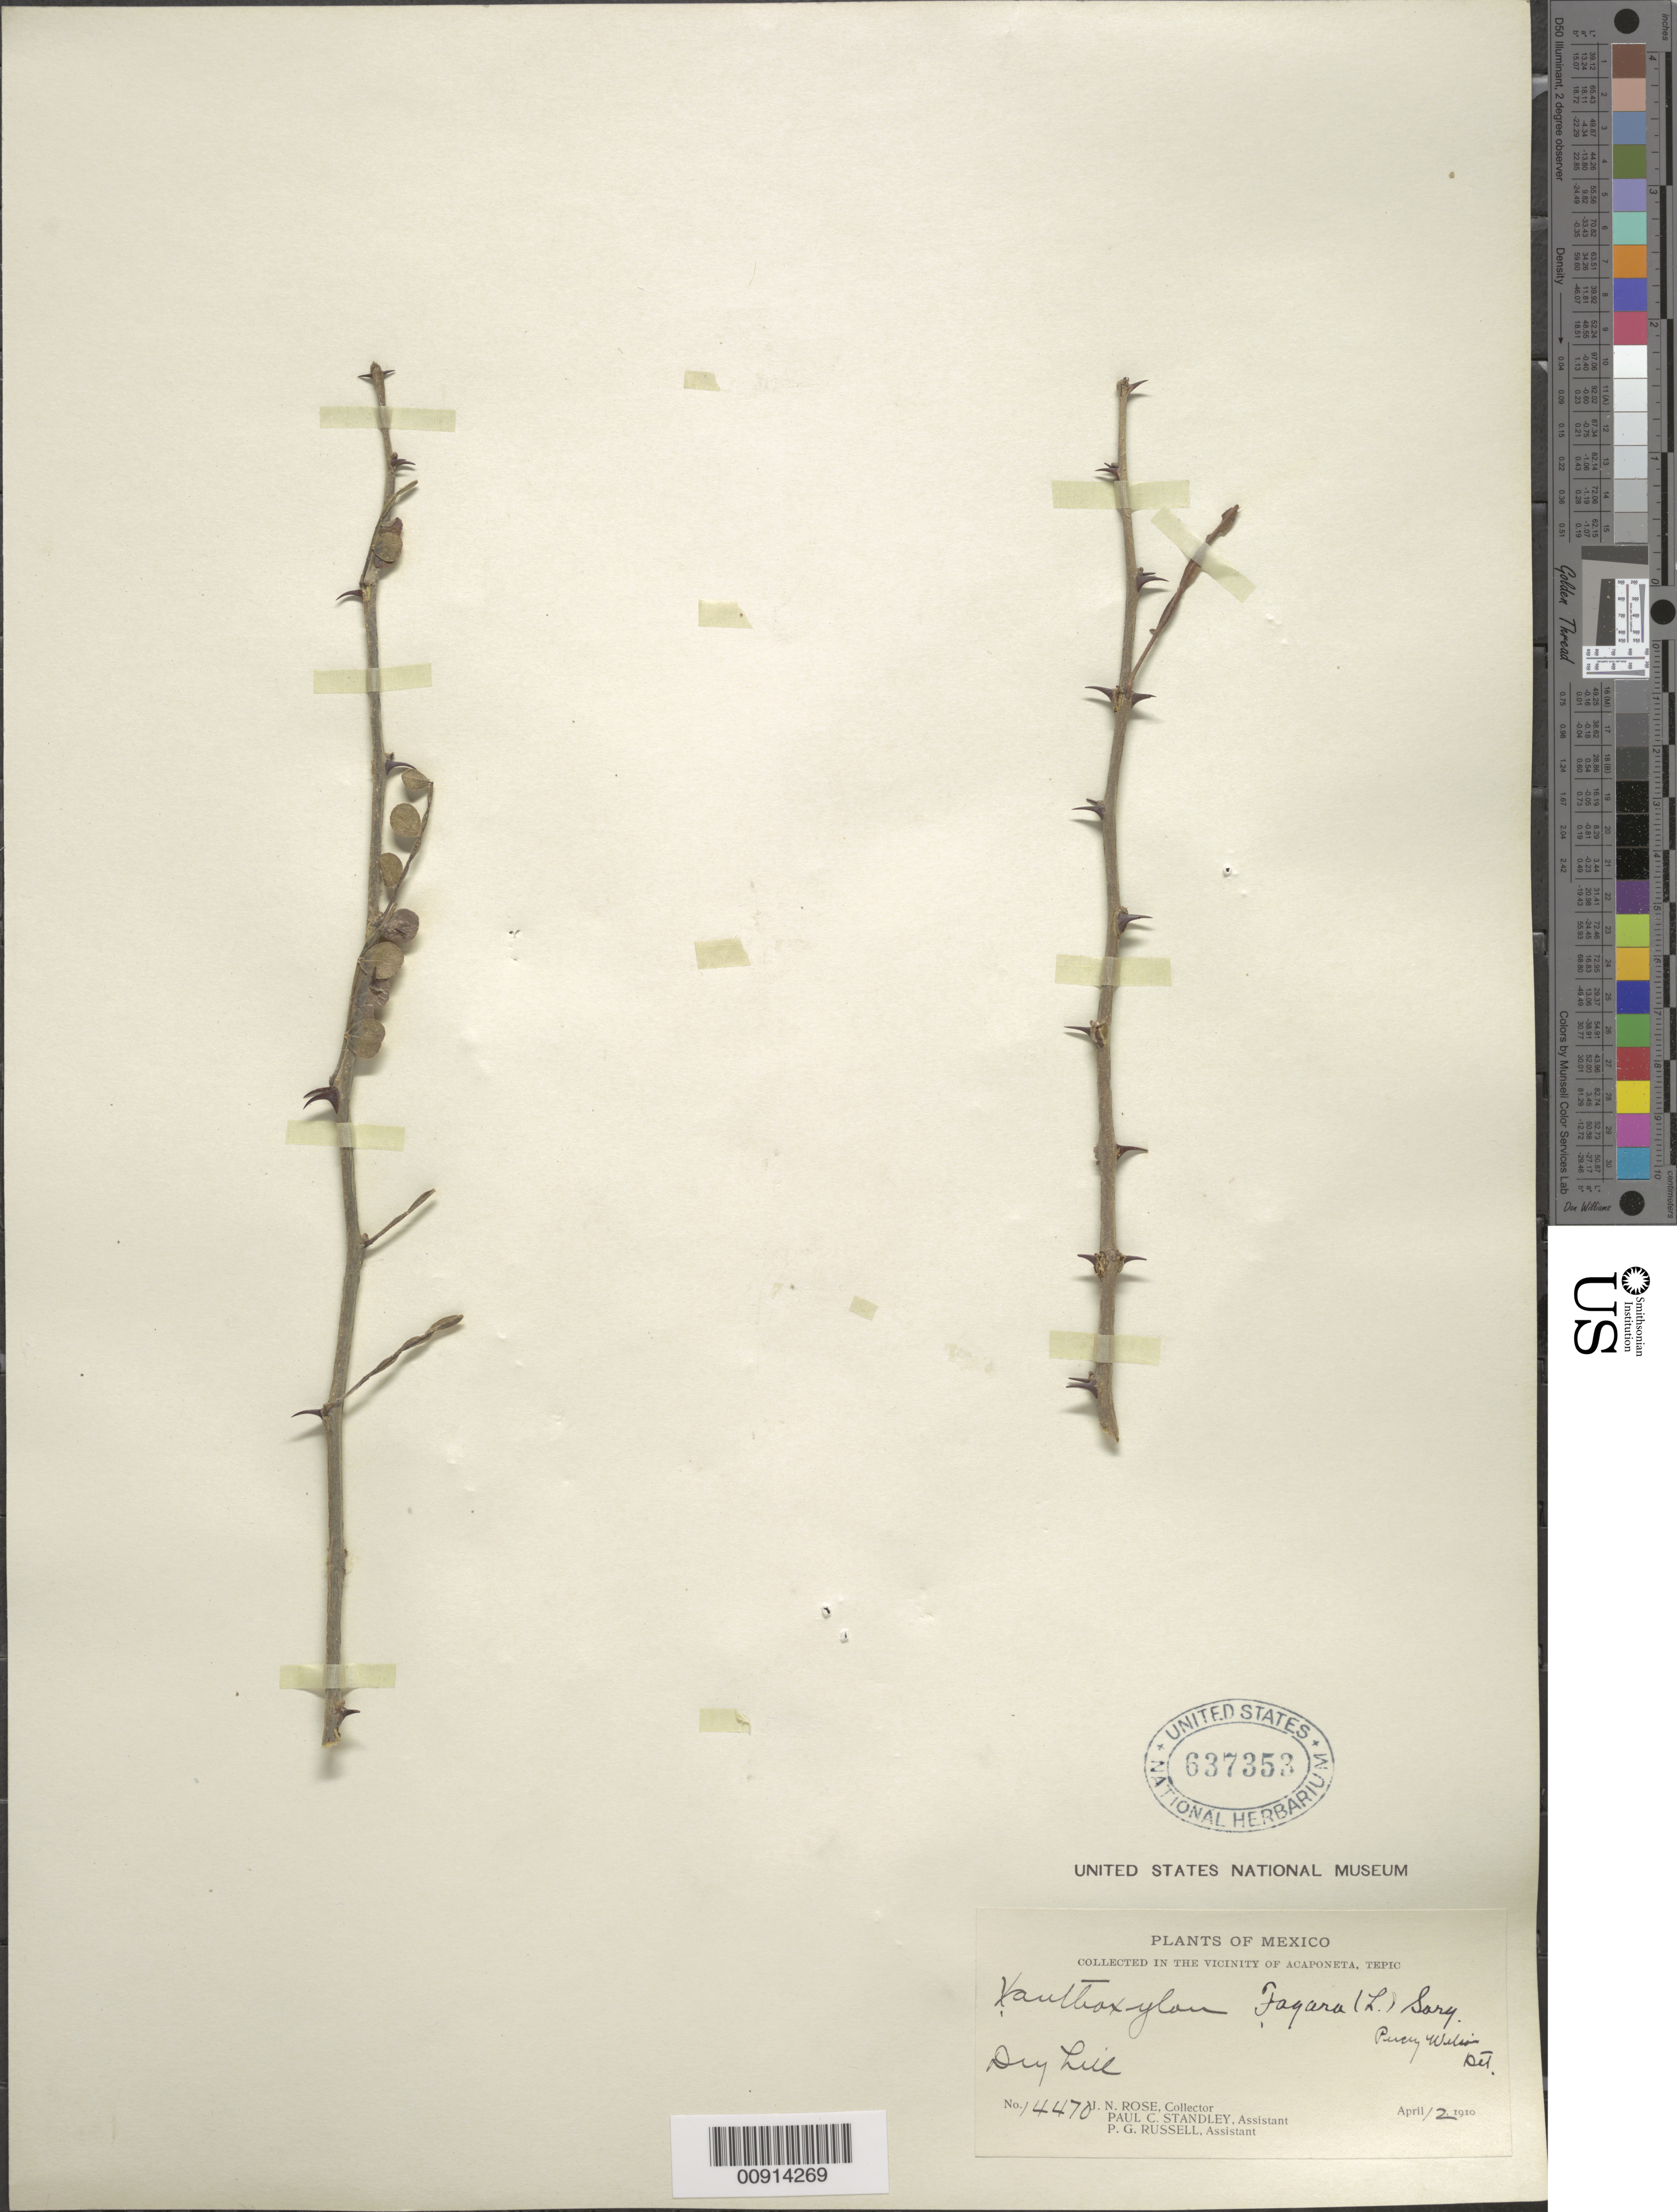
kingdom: Plantae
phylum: Tracheophyta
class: Magnoliopsida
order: Sapindales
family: Rutaceae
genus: Zanthoxylum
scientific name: Zanthoxylum fagara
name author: (L.) Sarg.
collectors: J. N. Rose, P. C. Standley & P. G. Russell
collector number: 14470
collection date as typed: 12 Apr 1910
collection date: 1910-04-12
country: Mexico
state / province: Nayarit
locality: Vicinity of Acaponeta, Tepic.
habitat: Dry hill.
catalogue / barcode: US 637353